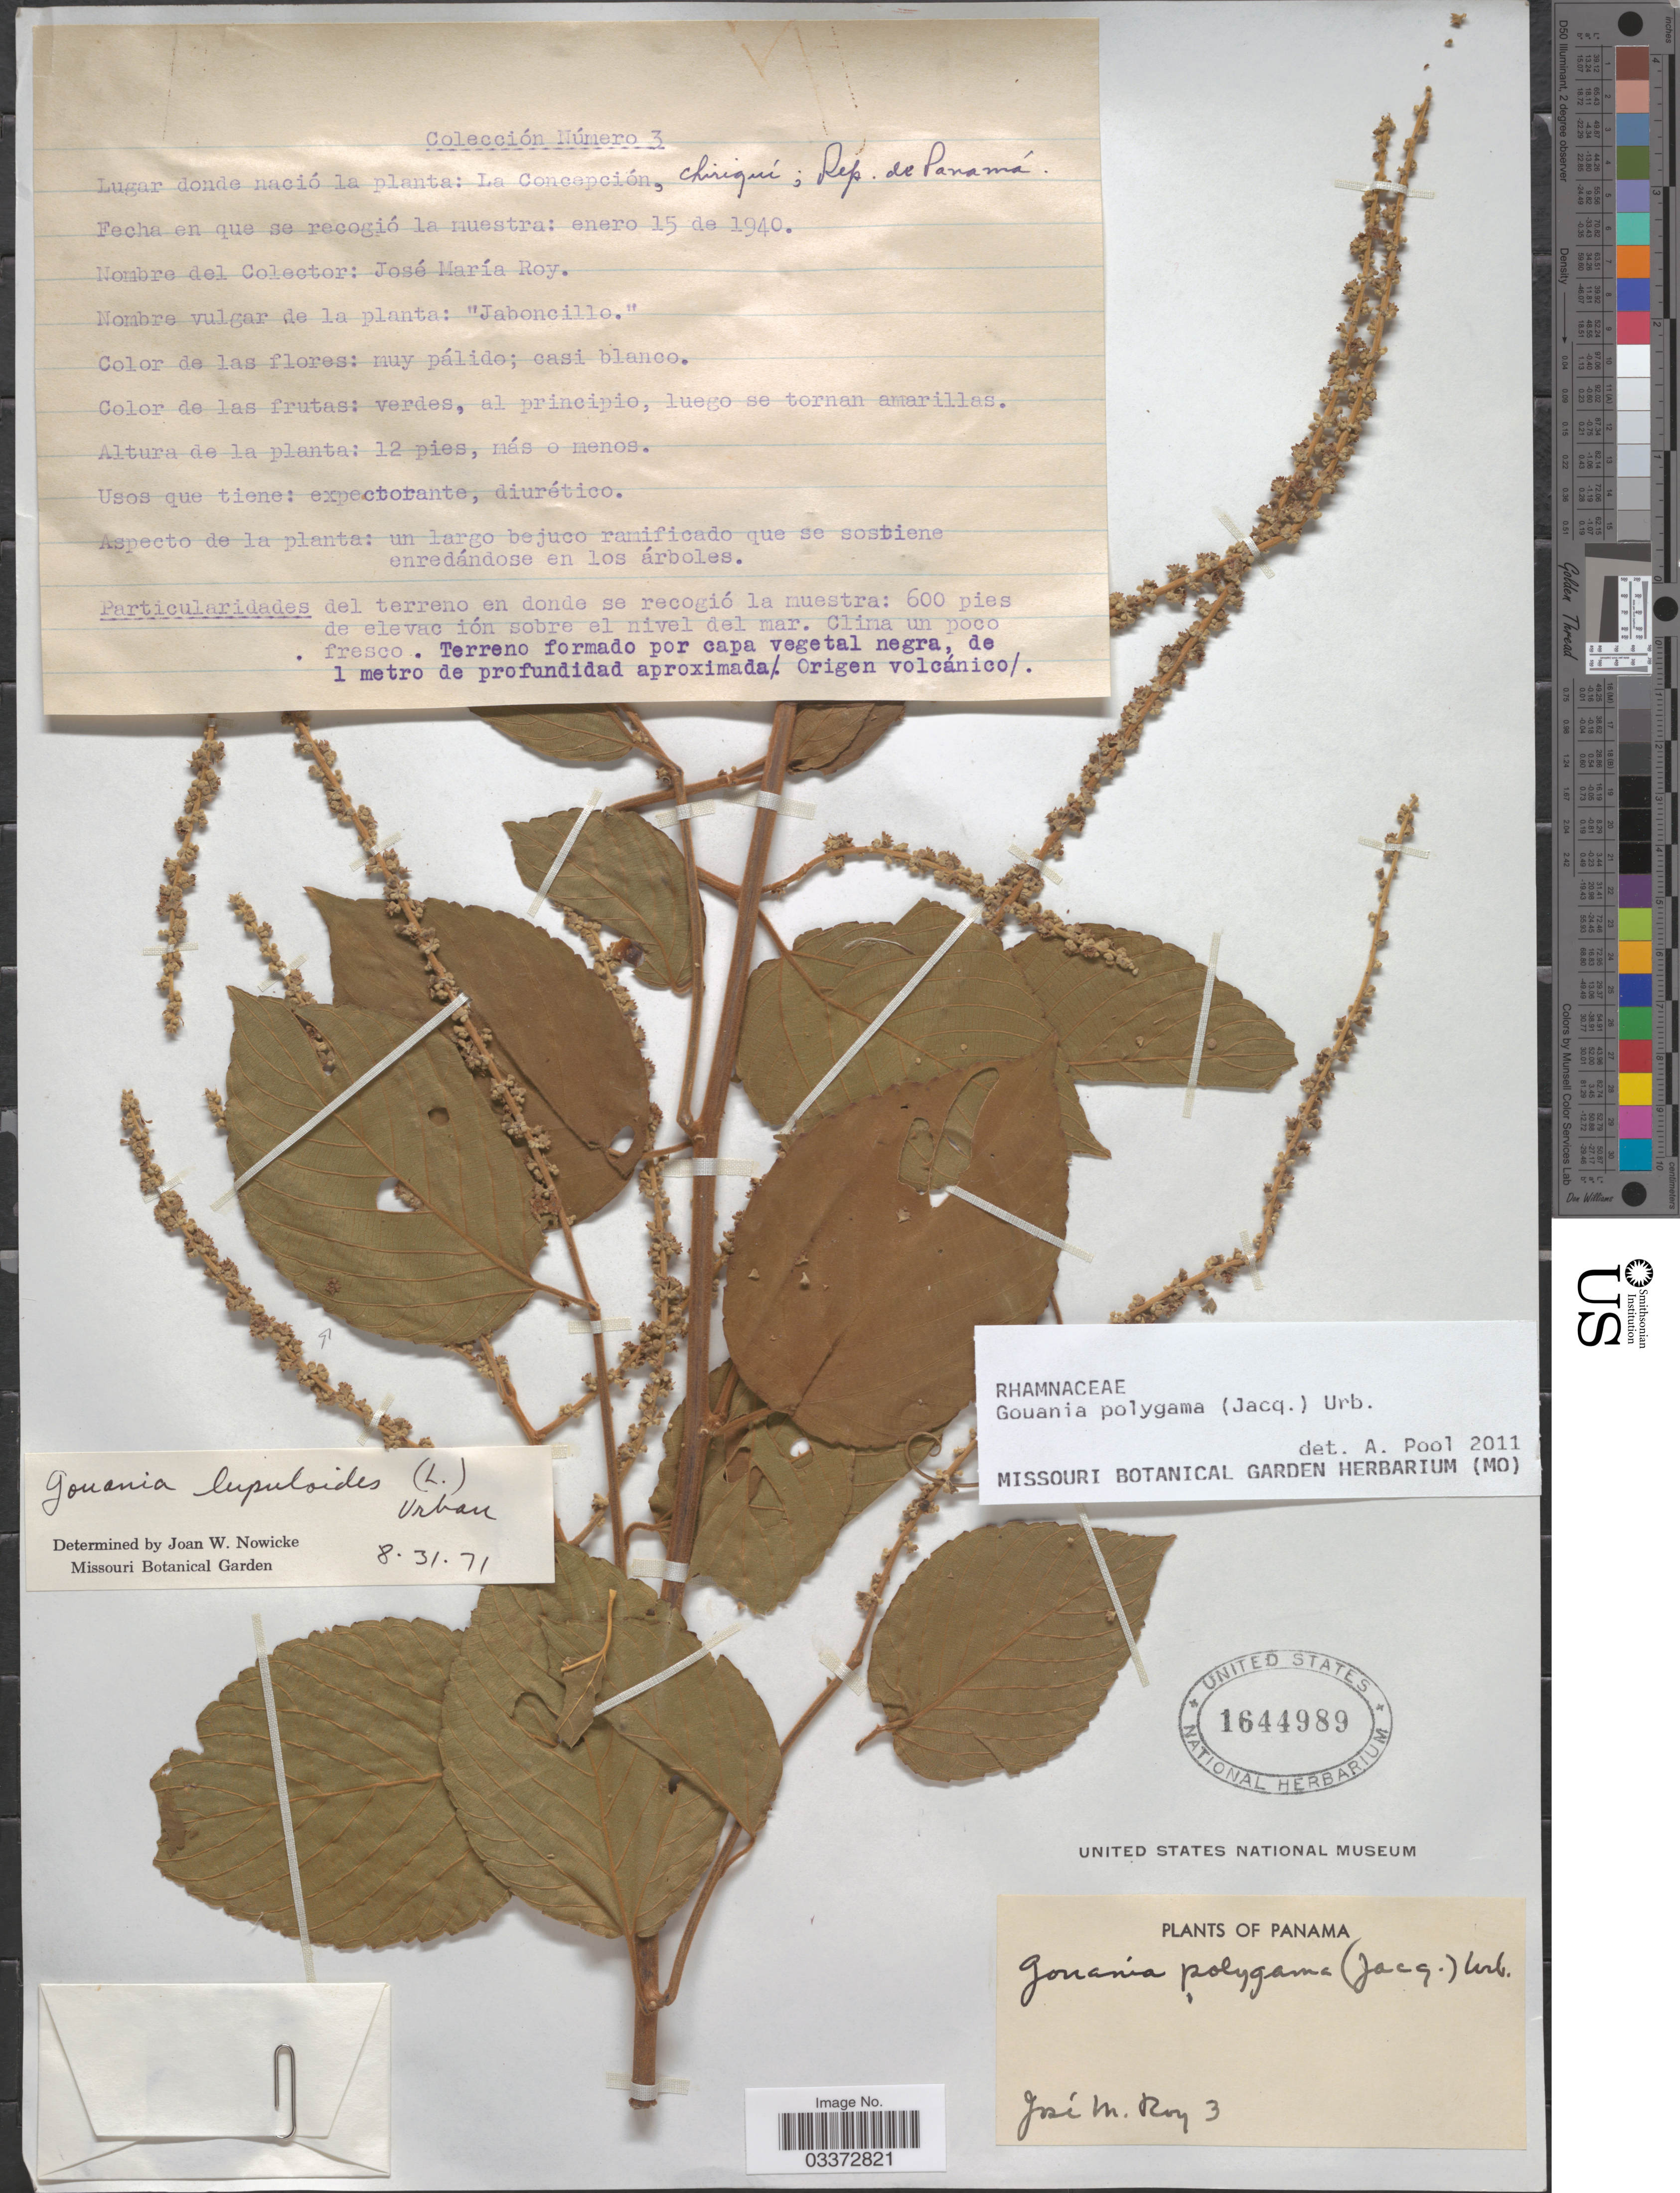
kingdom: Plantae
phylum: Tracheophyta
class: Magnoliopsida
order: Rosales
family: Rhamnaceae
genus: Gouania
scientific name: Gouania polygama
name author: (Jacq.) Urb.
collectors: J. Roy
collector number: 3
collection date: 1940-01-15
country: Panama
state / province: Chiriqui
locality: La Concepción, Chiriquí; Dep. de Panamá.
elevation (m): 183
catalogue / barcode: US 1644989